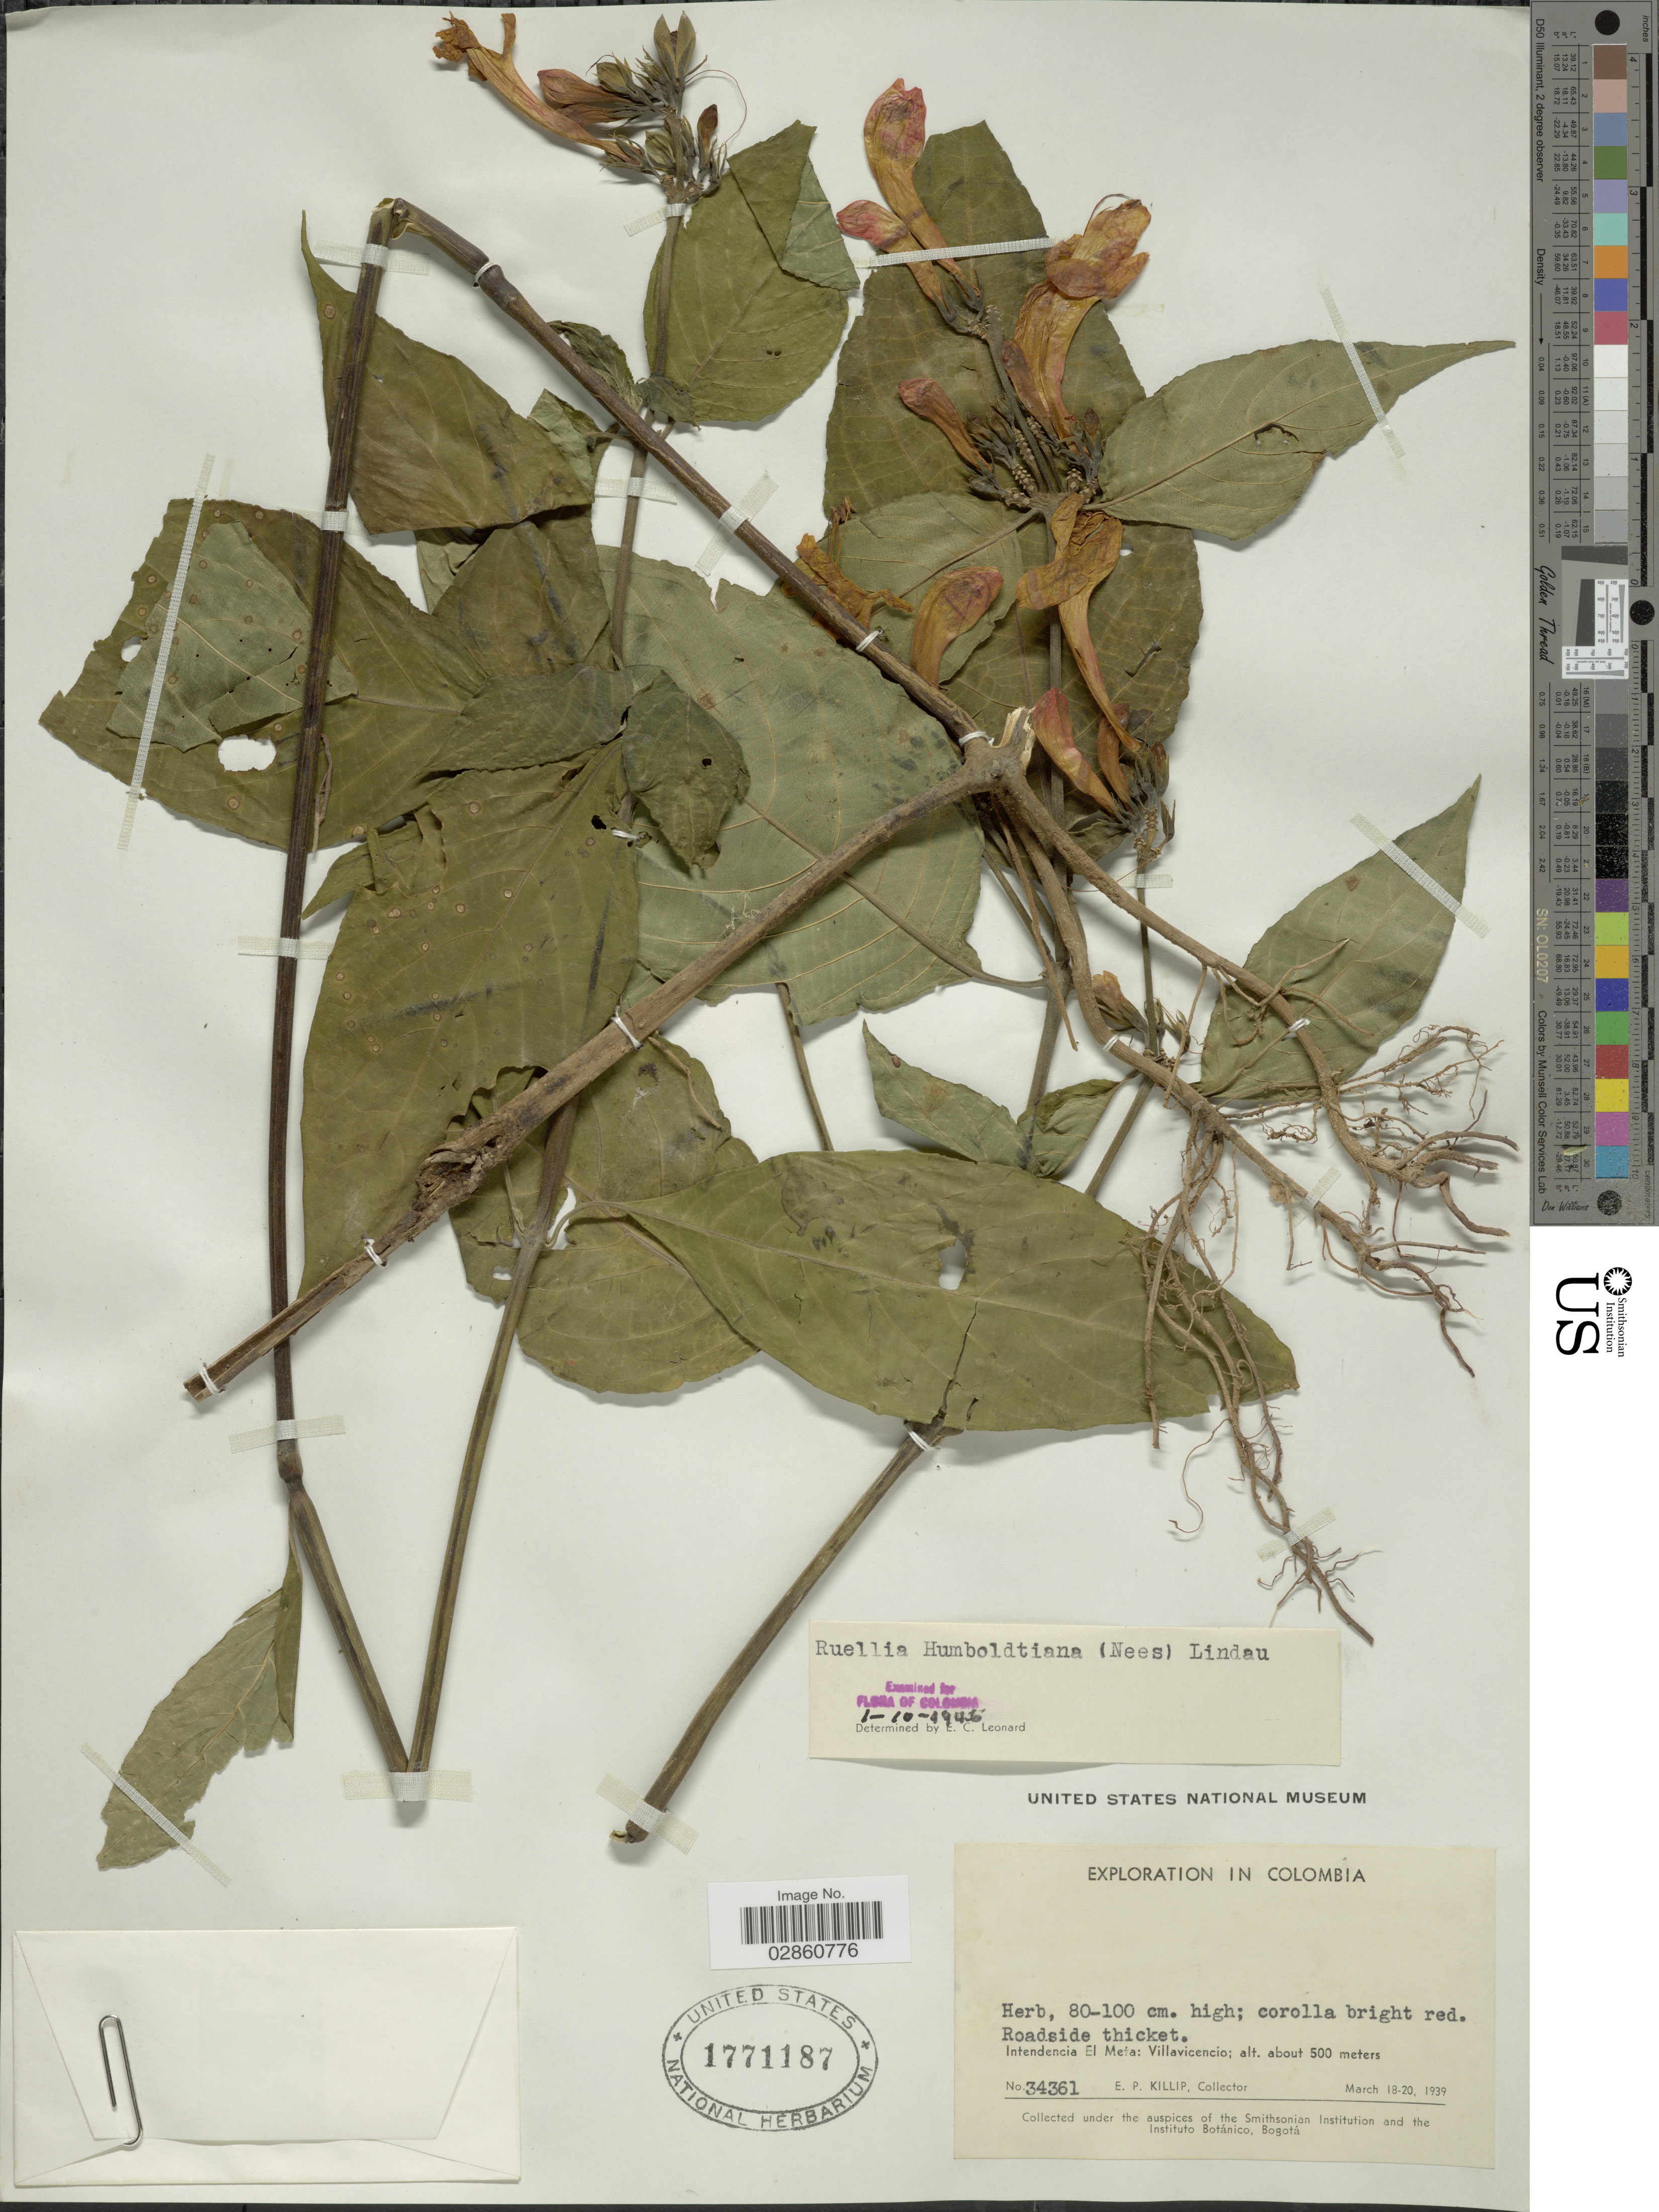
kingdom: Plantae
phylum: Tracheophyta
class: Magnoliopsida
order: Lamiales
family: Acanthaceae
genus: Ruellia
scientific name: Ruellia humboldtiana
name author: (Nees) Lindau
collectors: E. P. Killip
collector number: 34361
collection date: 1939-03-18/1939-03-20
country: Colombia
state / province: Meta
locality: Intendencia El Meta: Villavicencio.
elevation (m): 500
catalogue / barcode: US 1771187